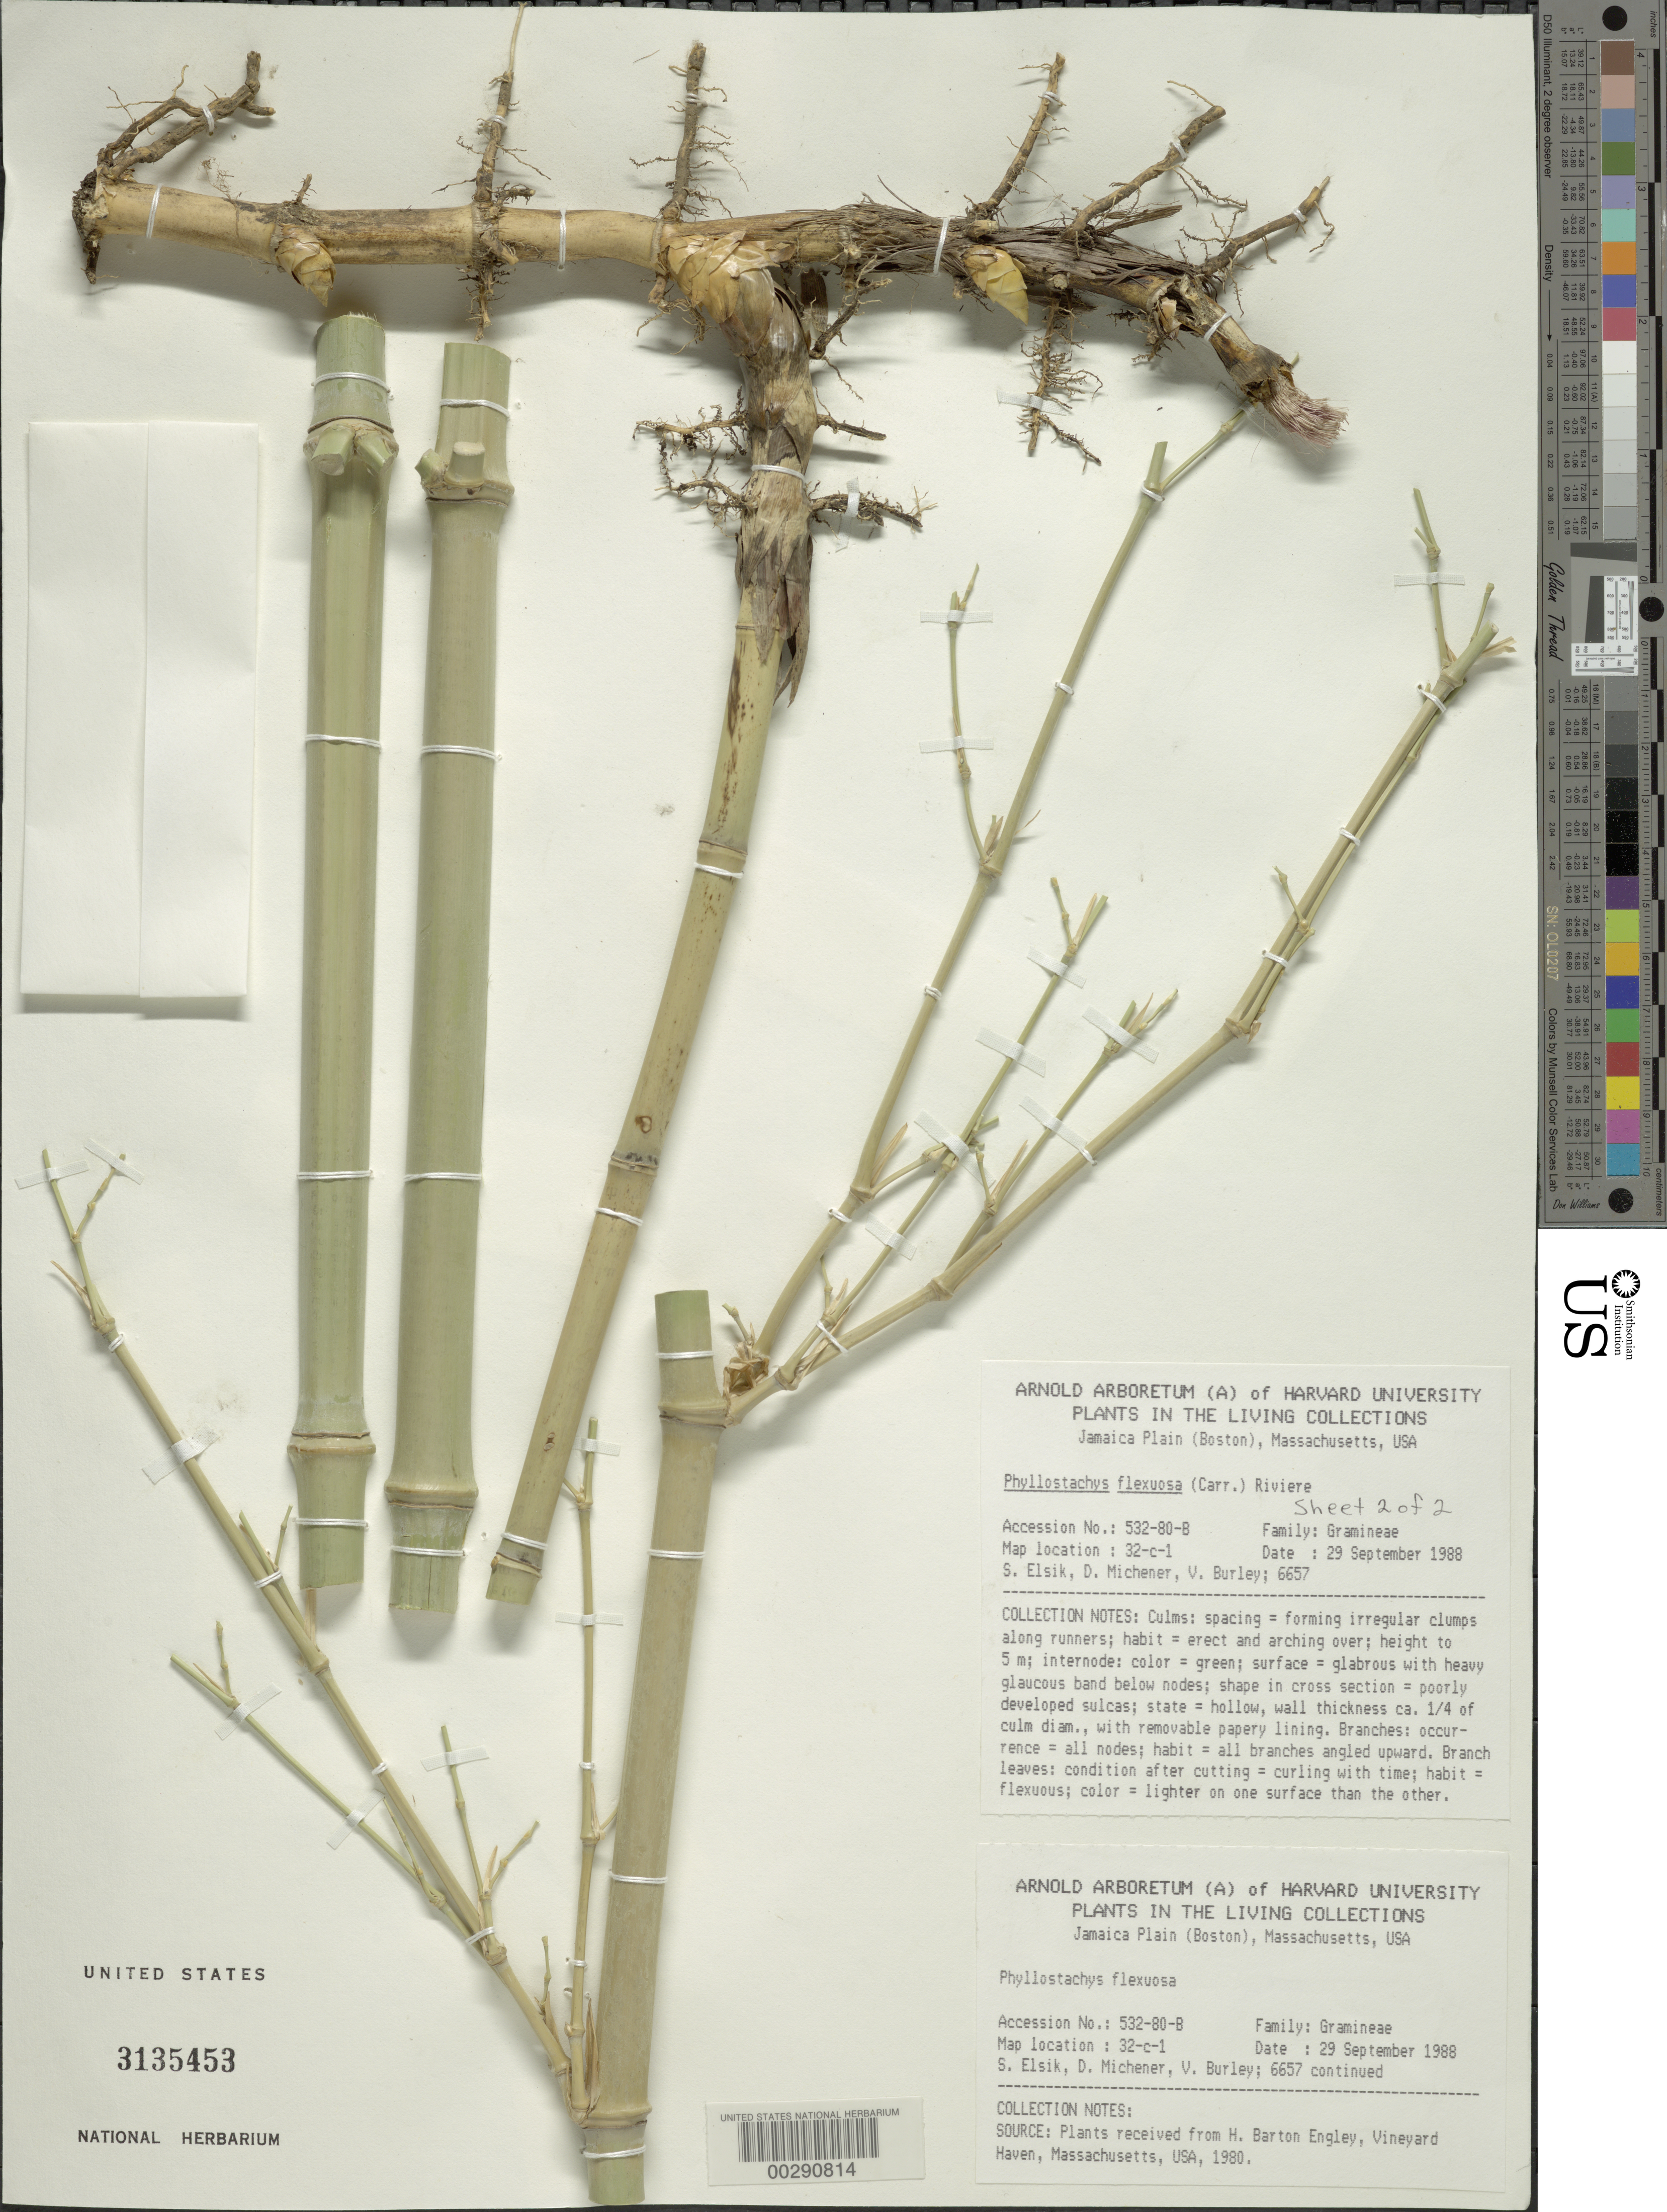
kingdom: Plantae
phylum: Tracheophyta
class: Liliopsida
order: Poales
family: Poaceae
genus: Phyllostachys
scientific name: Phyllostachys flexuosa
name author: Rivière & C. Rivière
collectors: S. Elsik, D. Michener & V. Burley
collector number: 6657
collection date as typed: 29 Sep 1988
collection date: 1988-09-29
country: United States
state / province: Florida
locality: Southern Florida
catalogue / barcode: US 3135453